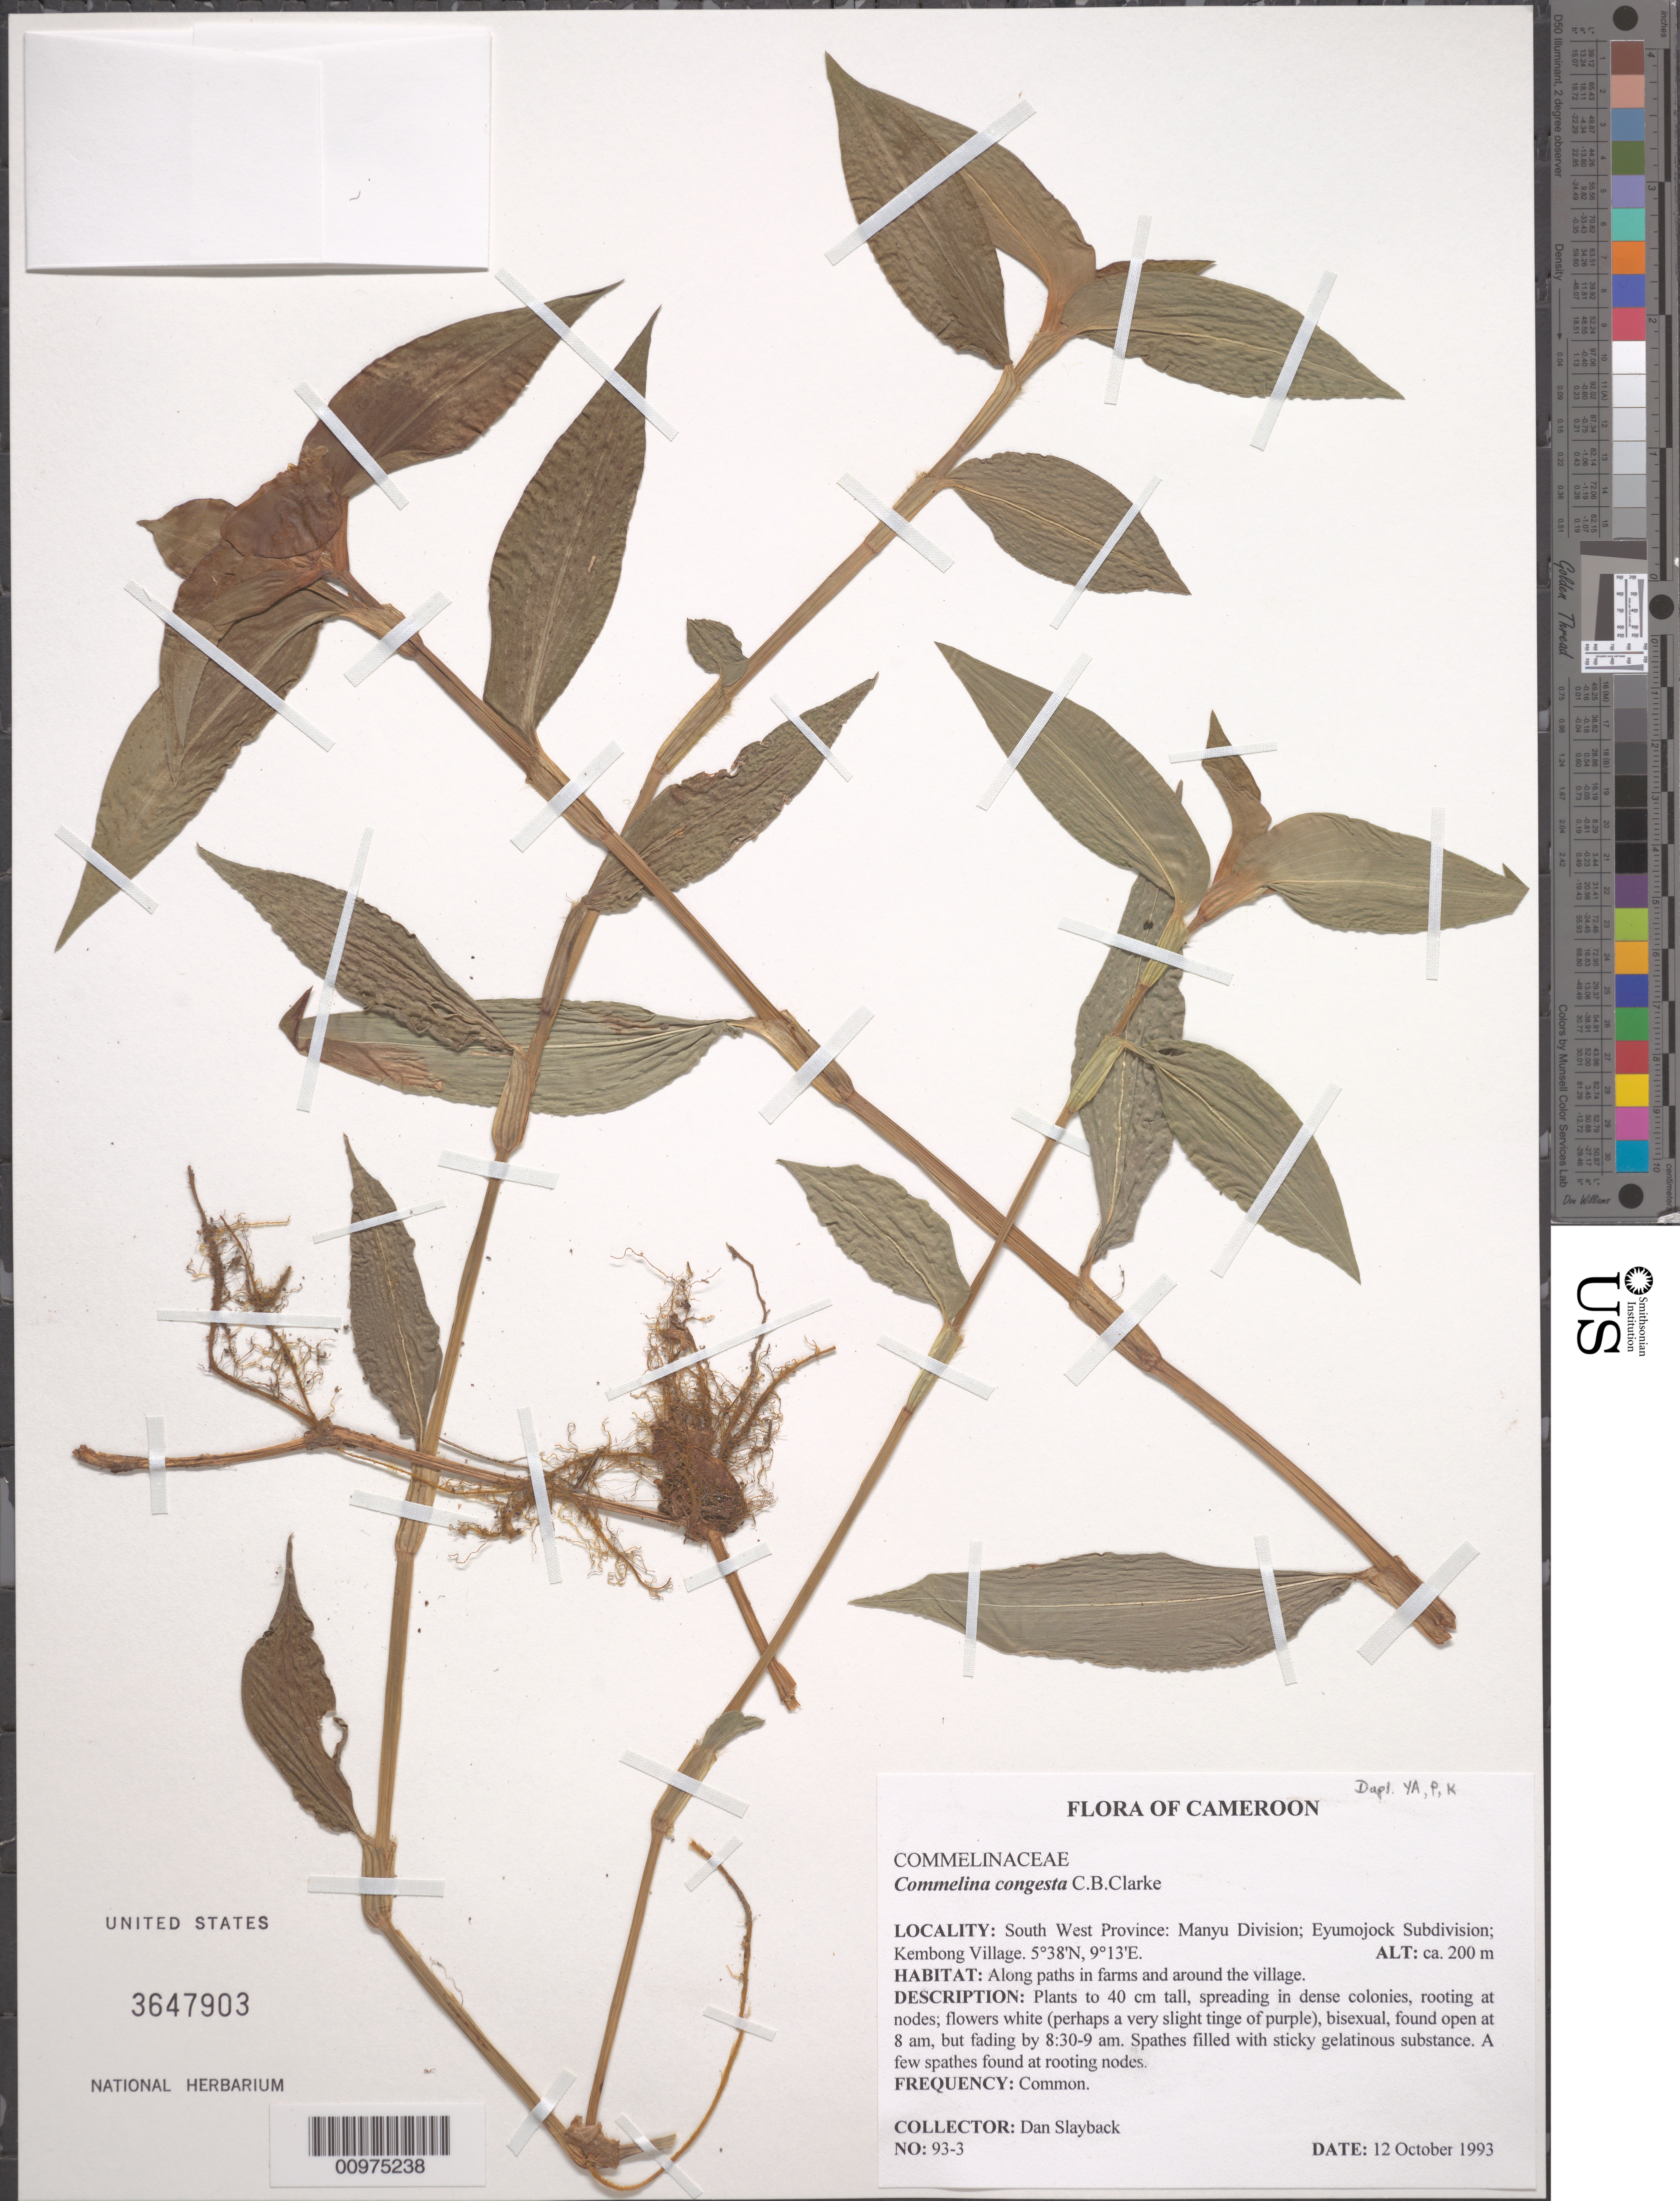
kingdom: Plantae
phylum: Tracheophyta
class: Liliopsida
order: Commelinales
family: Commelinaceae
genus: Commelina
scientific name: Commelina congesta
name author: C.B. Clarke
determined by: Faden, Robert B., (US), Smithsonian Institution - National Museum of Natural History (UNITED STATES)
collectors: D. Slayback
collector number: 93-3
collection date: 1993-10-12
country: Cameroon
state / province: Sud-Ouest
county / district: Manyu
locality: Kembong Village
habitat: Along paths in farms and around the village.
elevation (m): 200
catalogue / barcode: US 3647903